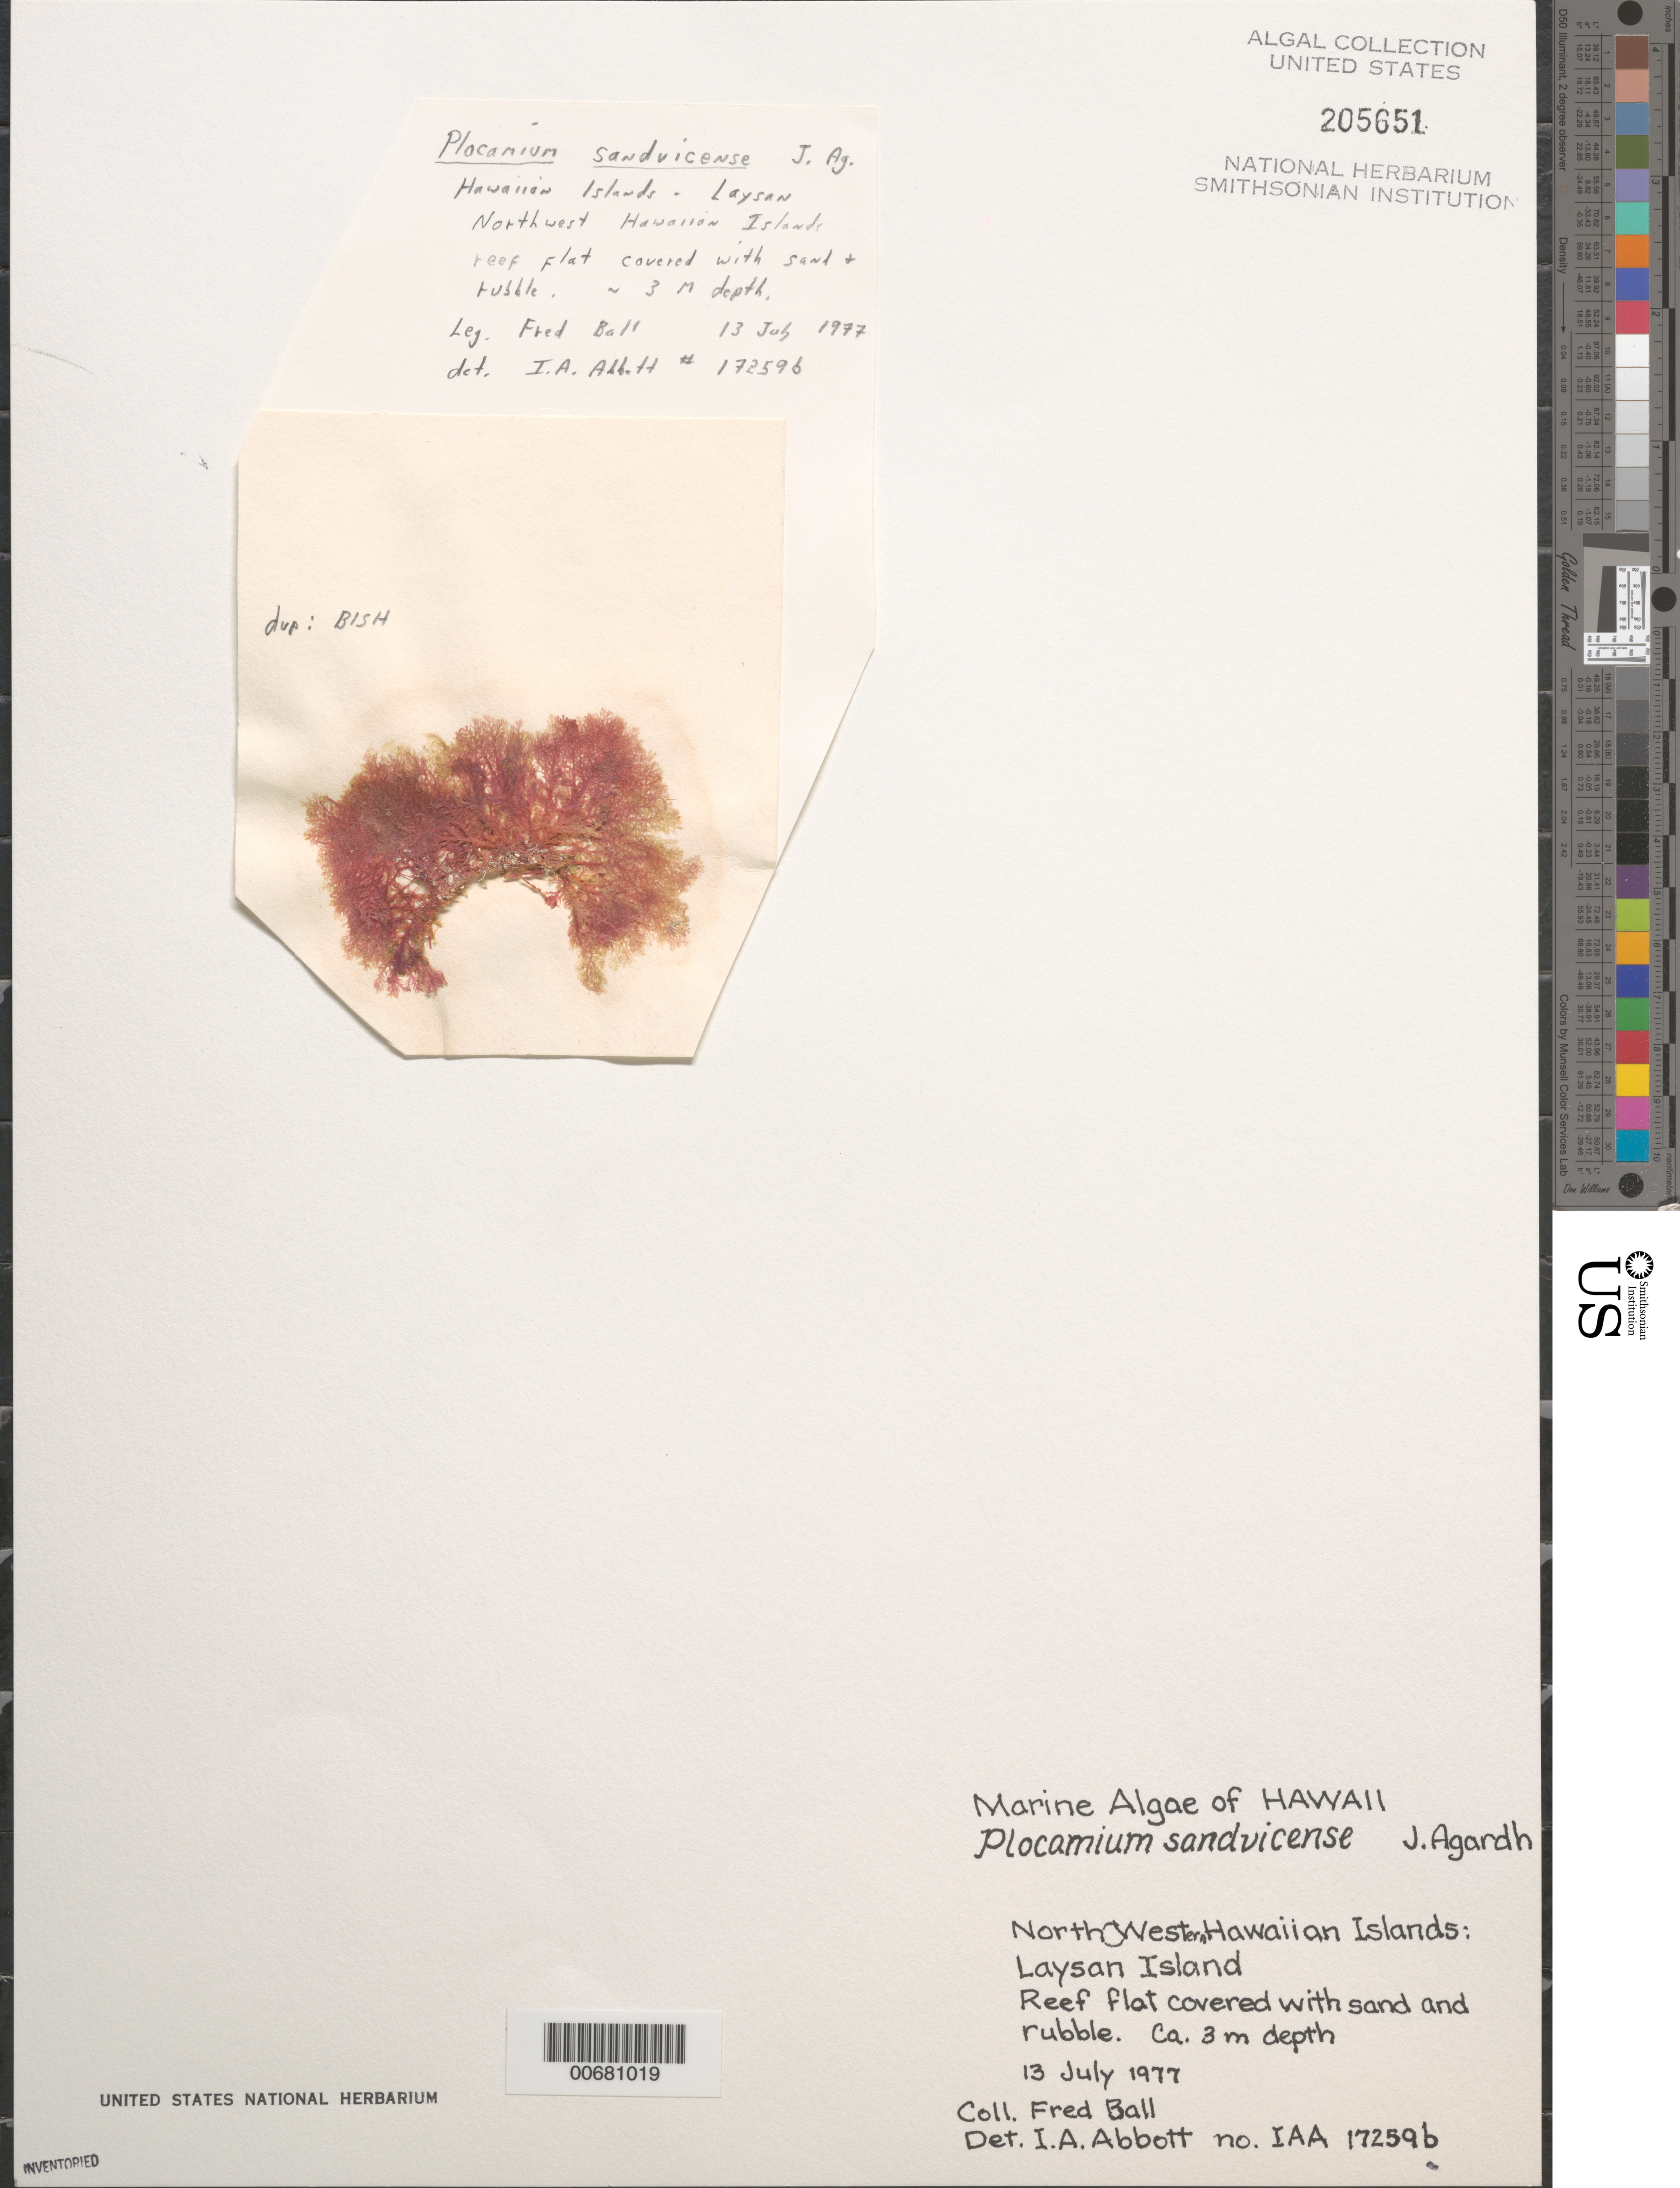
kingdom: Plantae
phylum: Rhodophyta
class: Florideophyceae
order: Plocamiales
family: Plocamiaceae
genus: Plocamium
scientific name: Plocamium sandvicense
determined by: Abbott, Isabella A.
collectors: F. Ball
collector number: IAA 17259b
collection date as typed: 13 Jul 1977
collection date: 1977-07-13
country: United States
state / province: Hawaii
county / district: Honolulu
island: Laysan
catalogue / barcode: US 205651